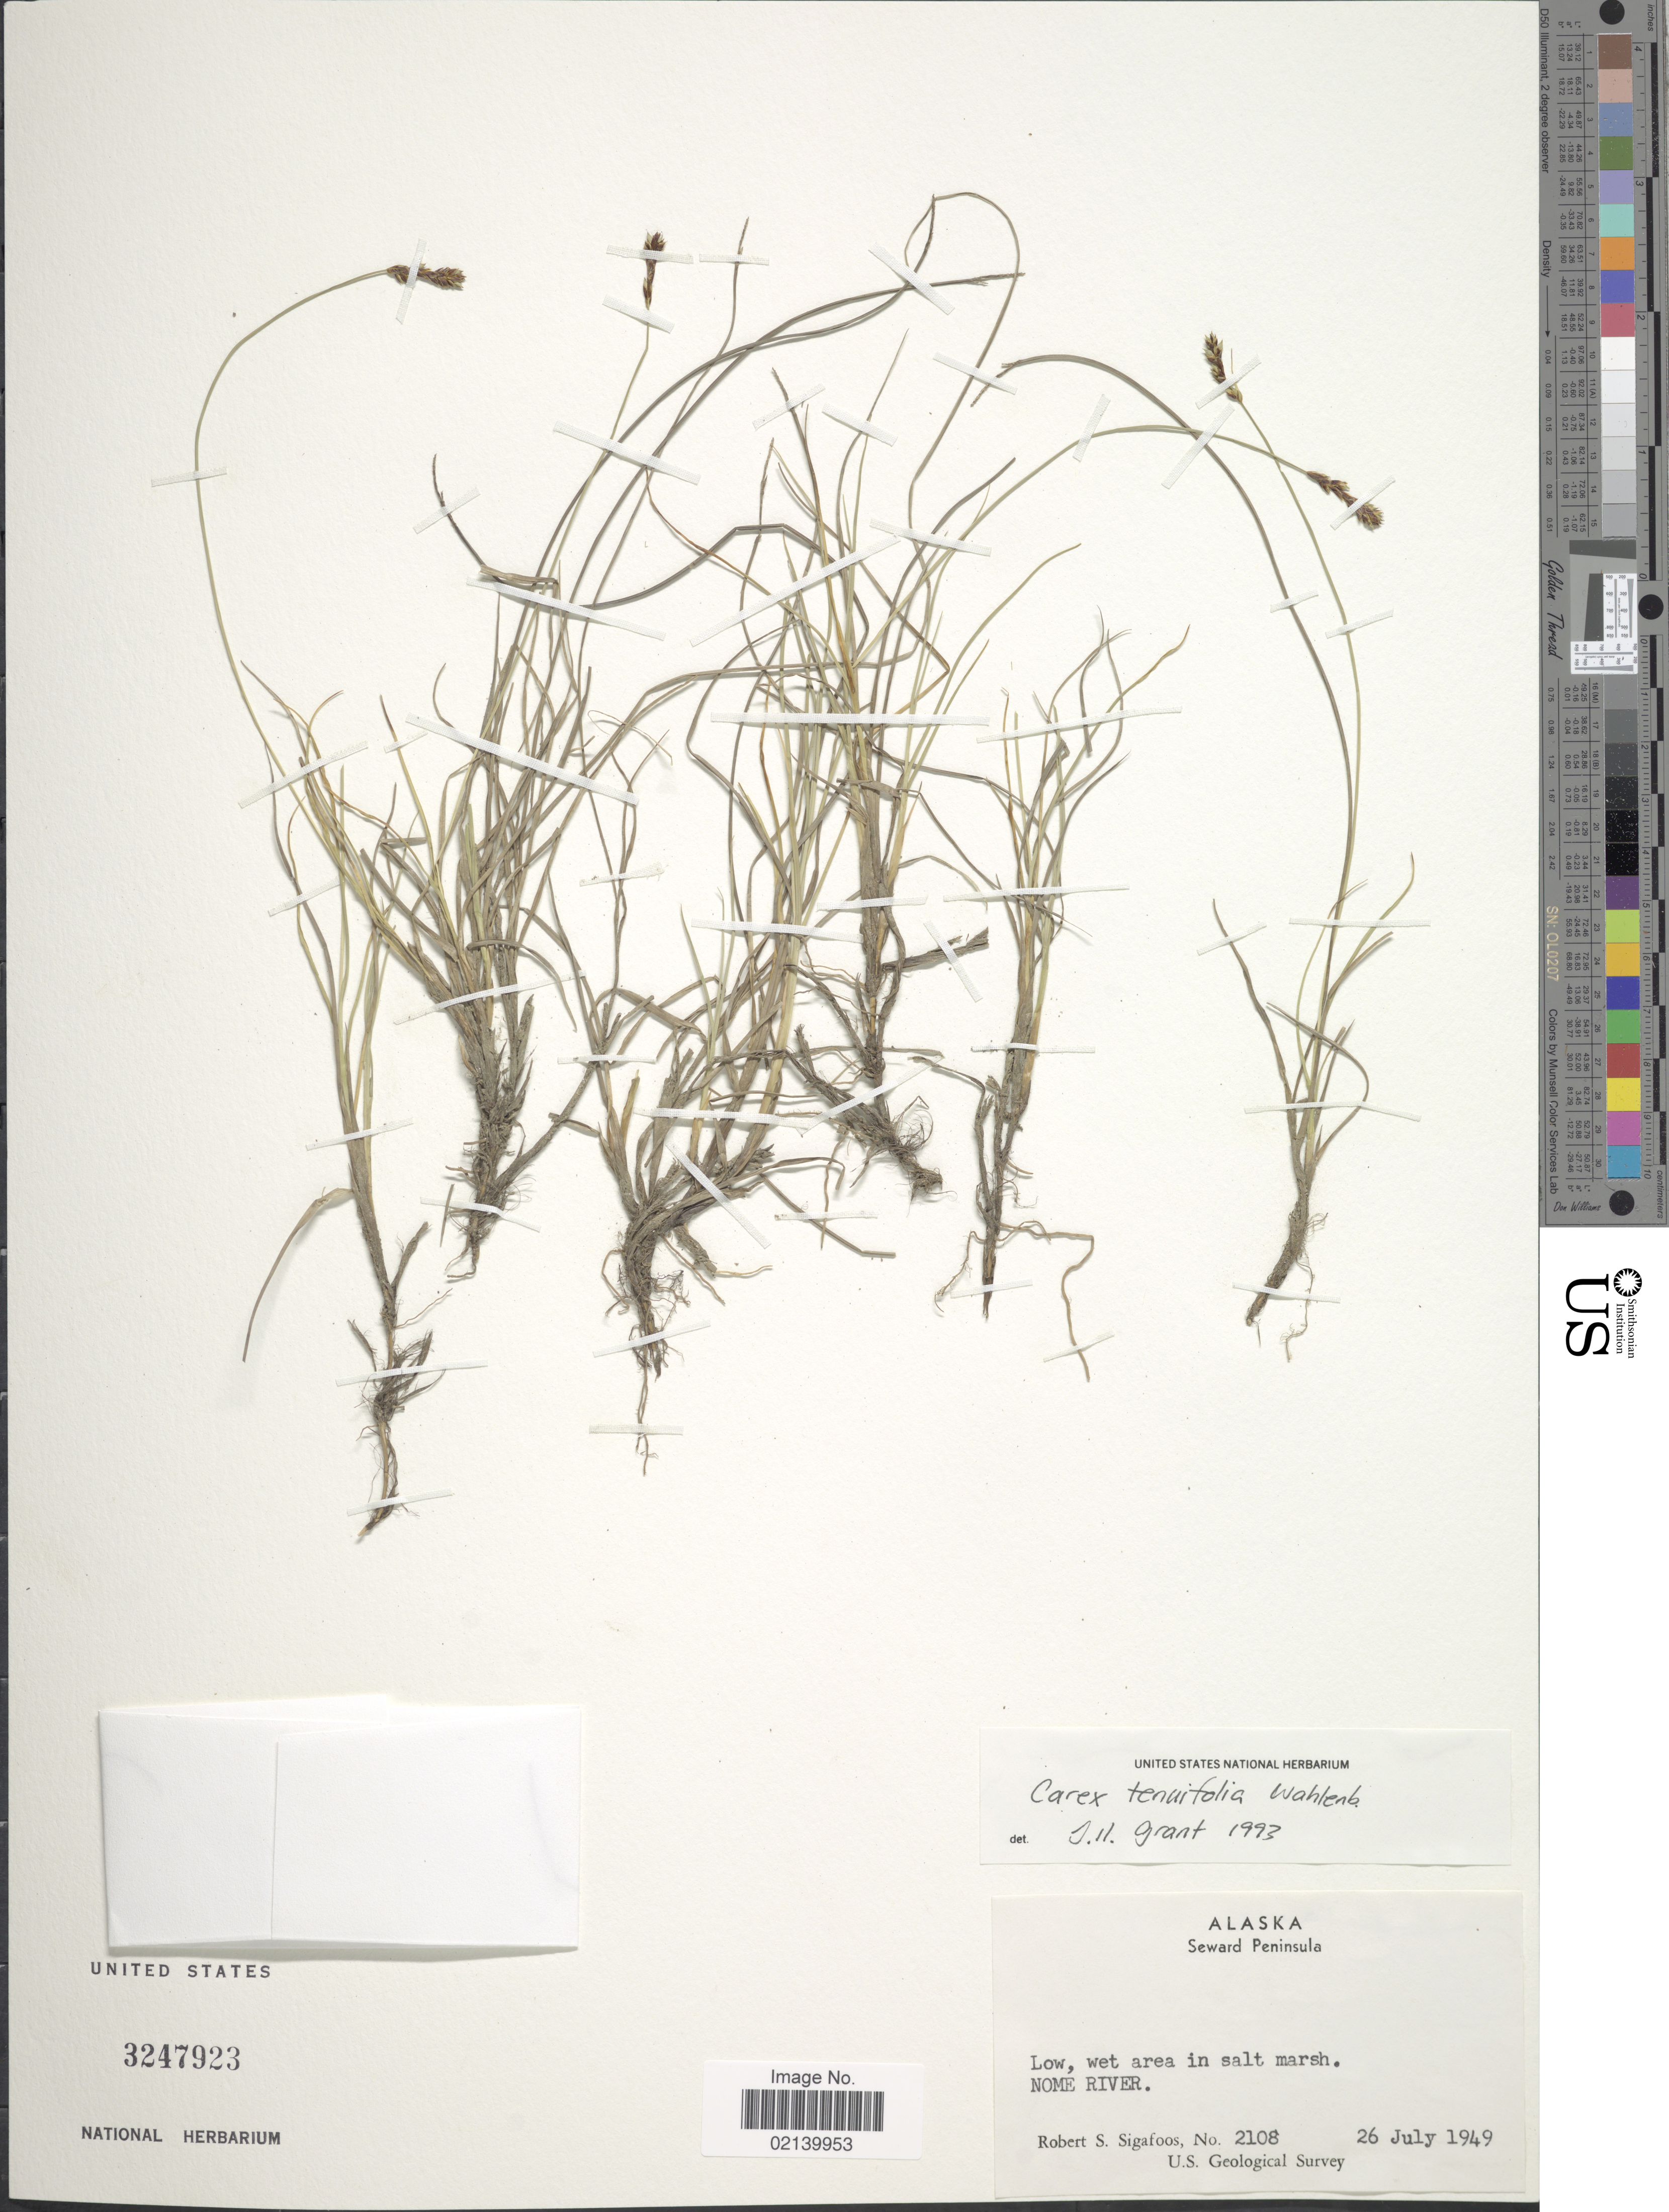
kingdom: Plantae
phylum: Tracheophyta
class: Liliopsida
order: Poales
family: Cyperaceae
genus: Carex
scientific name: Carex sp.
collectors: R. Sigafoos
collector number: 2108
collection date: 1949-07-26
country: United States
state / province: Alaska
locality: Seward Peninsula, low, wet area in salt marsh, Nome River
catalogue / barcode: US 3247923